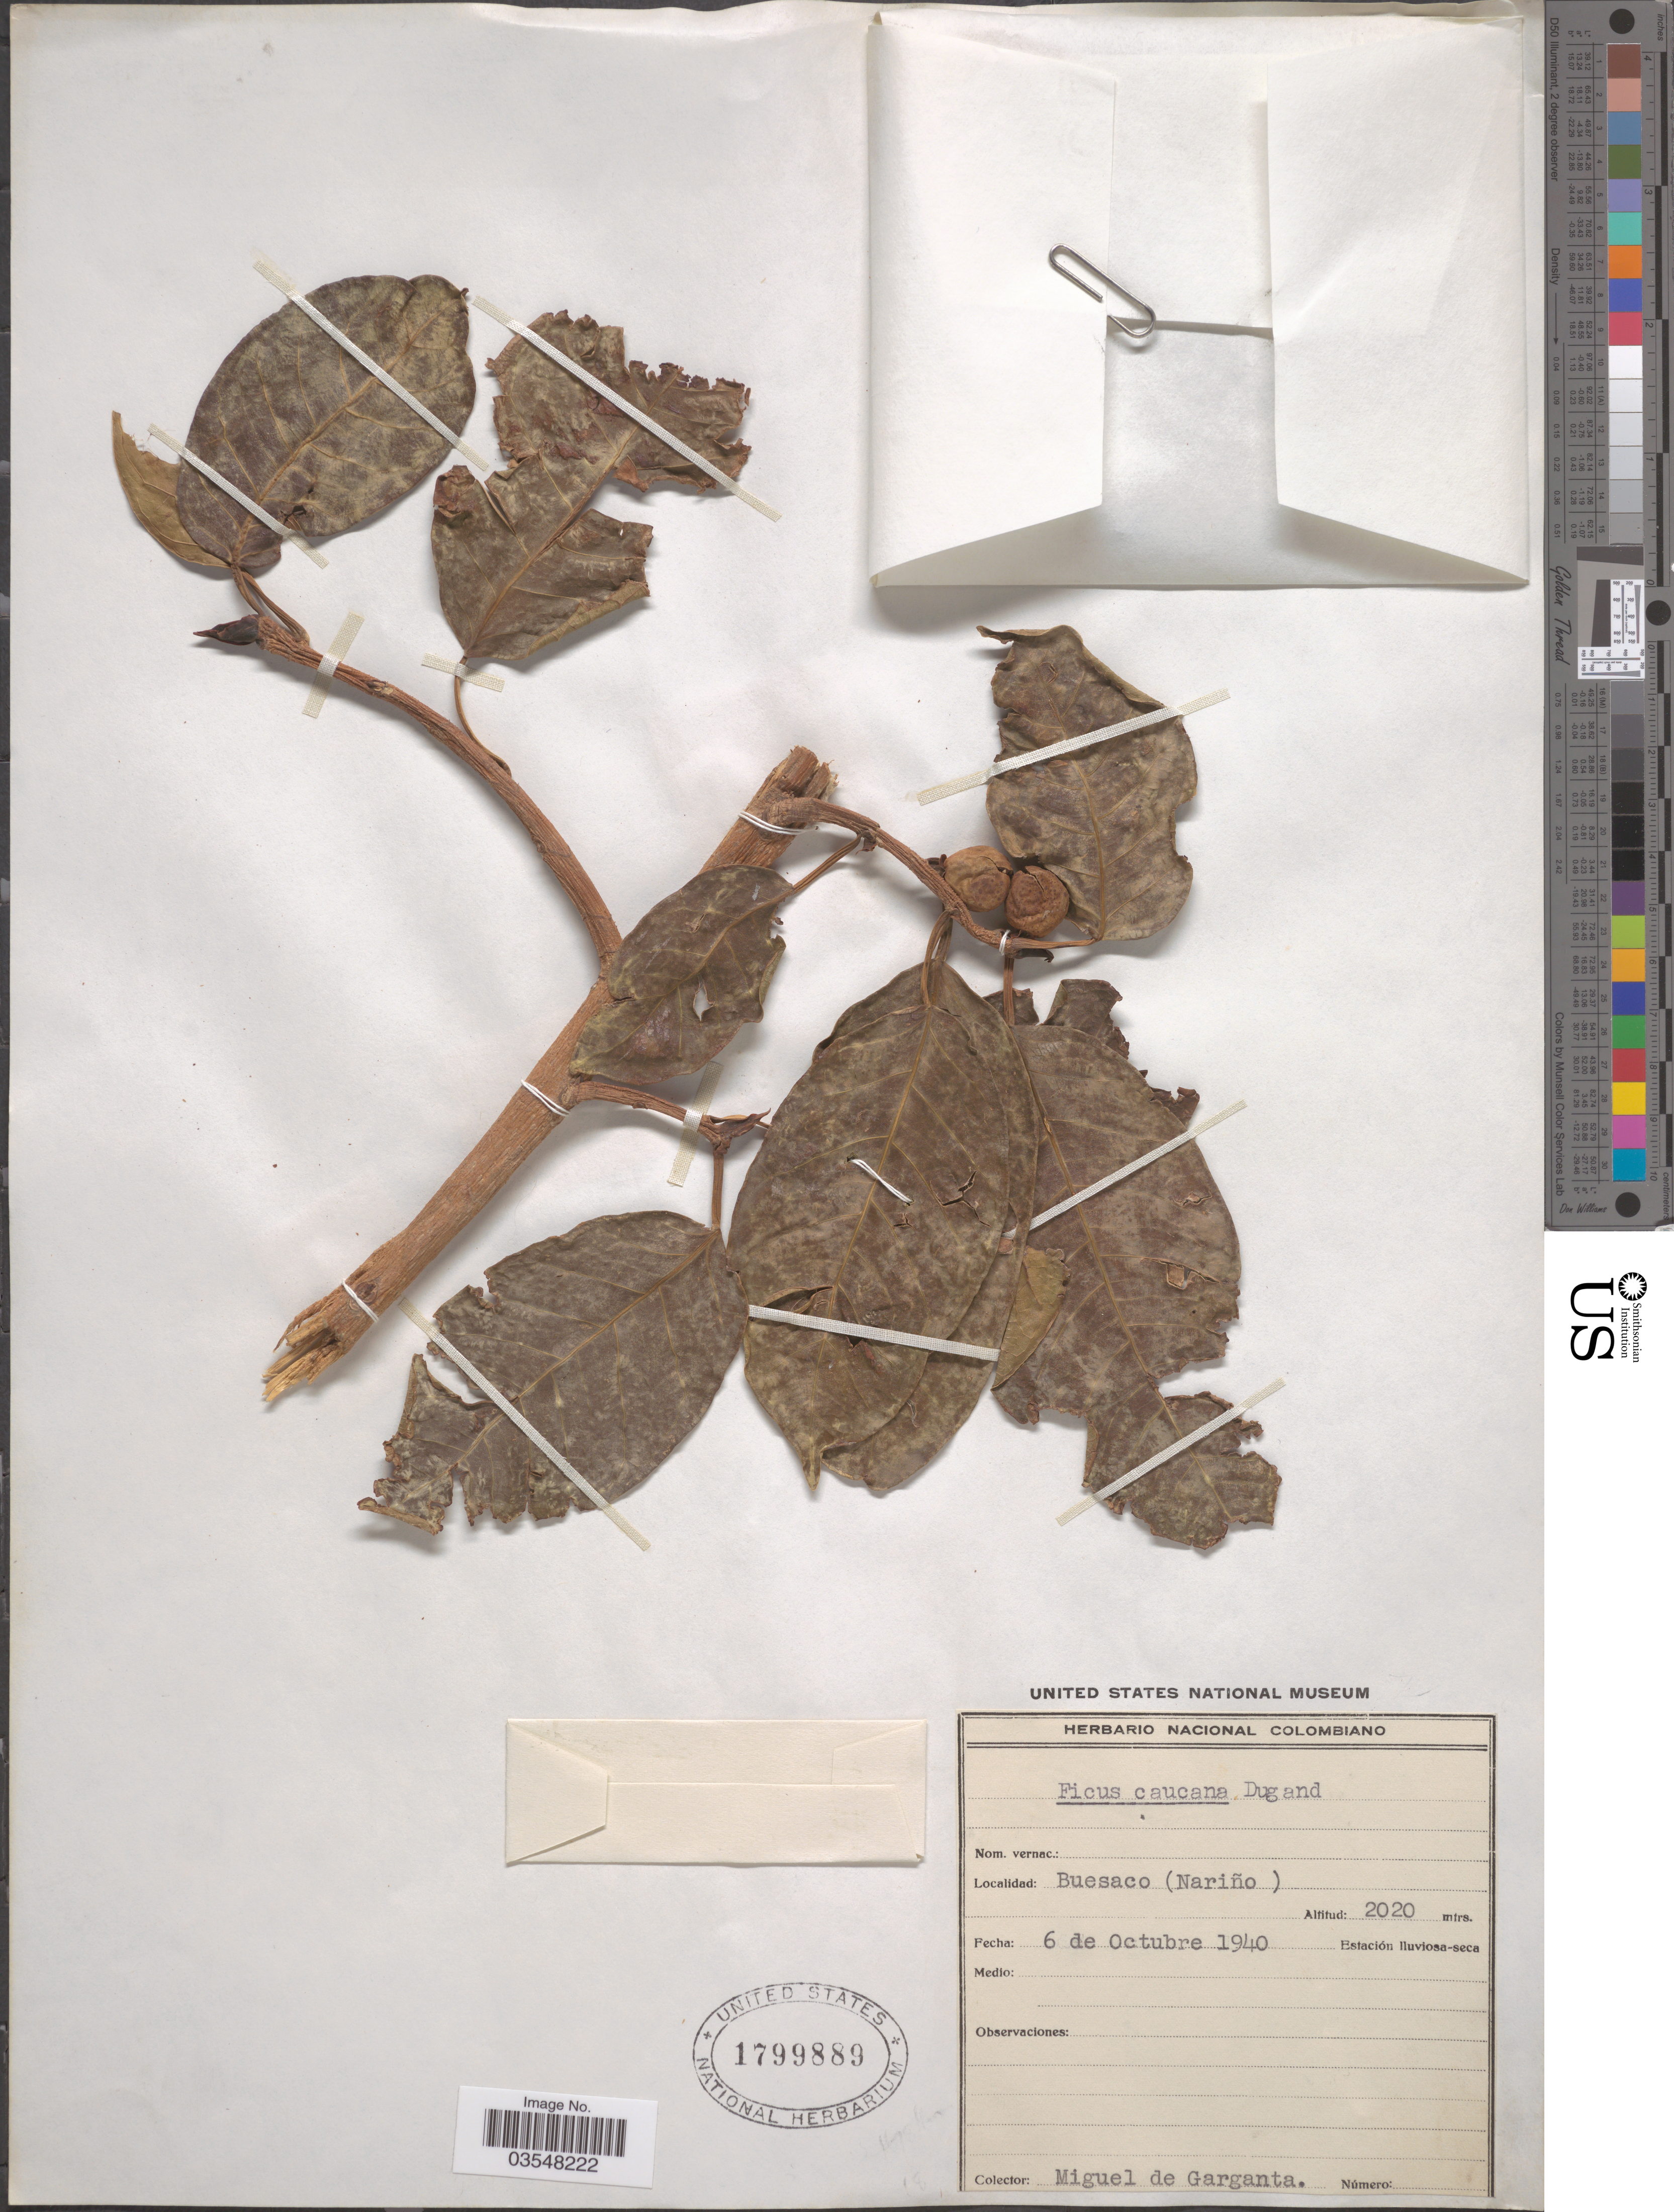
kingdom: Plantae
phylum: Tracheophyta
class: Magnoliopsida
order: Rosales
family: Moraceae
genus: Ficus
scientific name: Ficus caucana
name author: Dugand G.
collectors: M. Garganta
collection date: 1940-10-06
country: Colombia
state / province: Nariño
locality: Buesaco.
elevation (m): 2020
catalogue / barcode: US 1799889